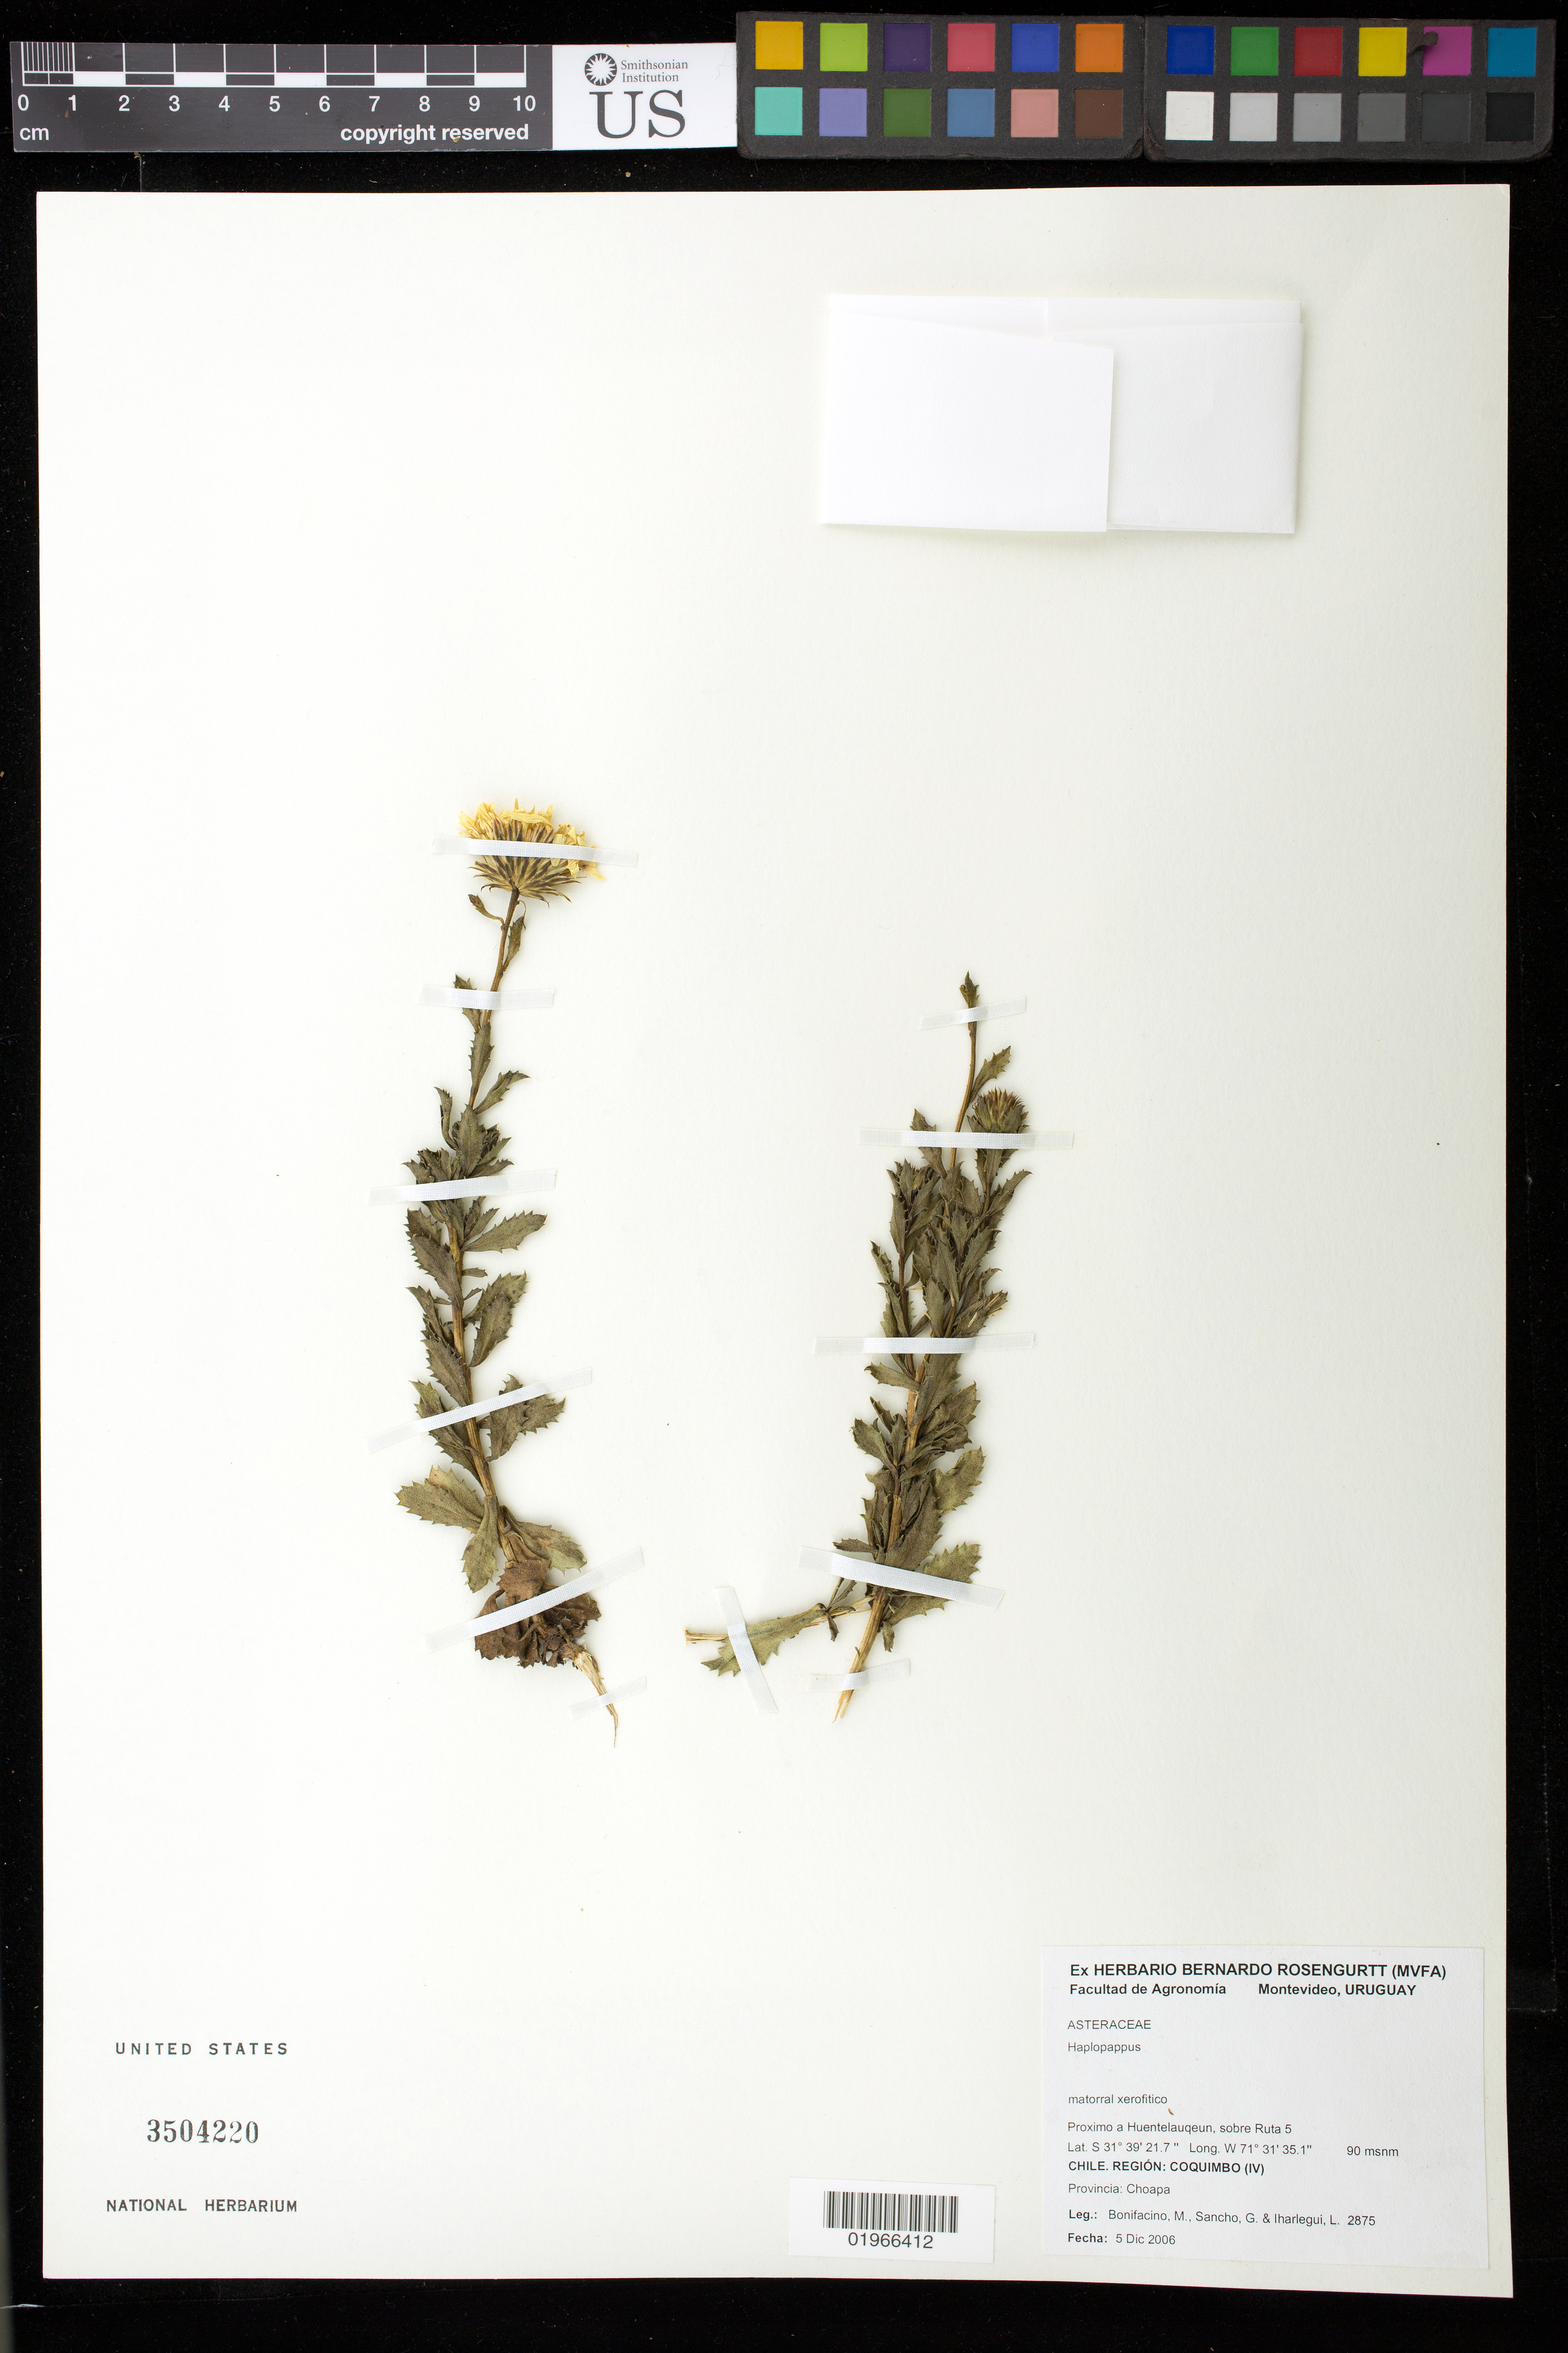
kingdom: Plantae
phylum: Tracheophyta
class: Magnoliopsida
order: Asterales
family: Asteraceae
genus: Haplopappus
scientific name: Haplopappus sp.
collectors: M. Bonifacino, G. Sancho & L. Iharlegui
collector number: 2875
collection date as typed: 5 Dec 2006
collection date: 2006-12-05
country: Chile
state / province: Coquimbo (IV)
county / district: Choapa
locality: Proximo a Huentelauqeun, sobre Ruta 5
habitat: Matorral xerofitico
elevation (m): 90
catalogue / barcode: US 3504220